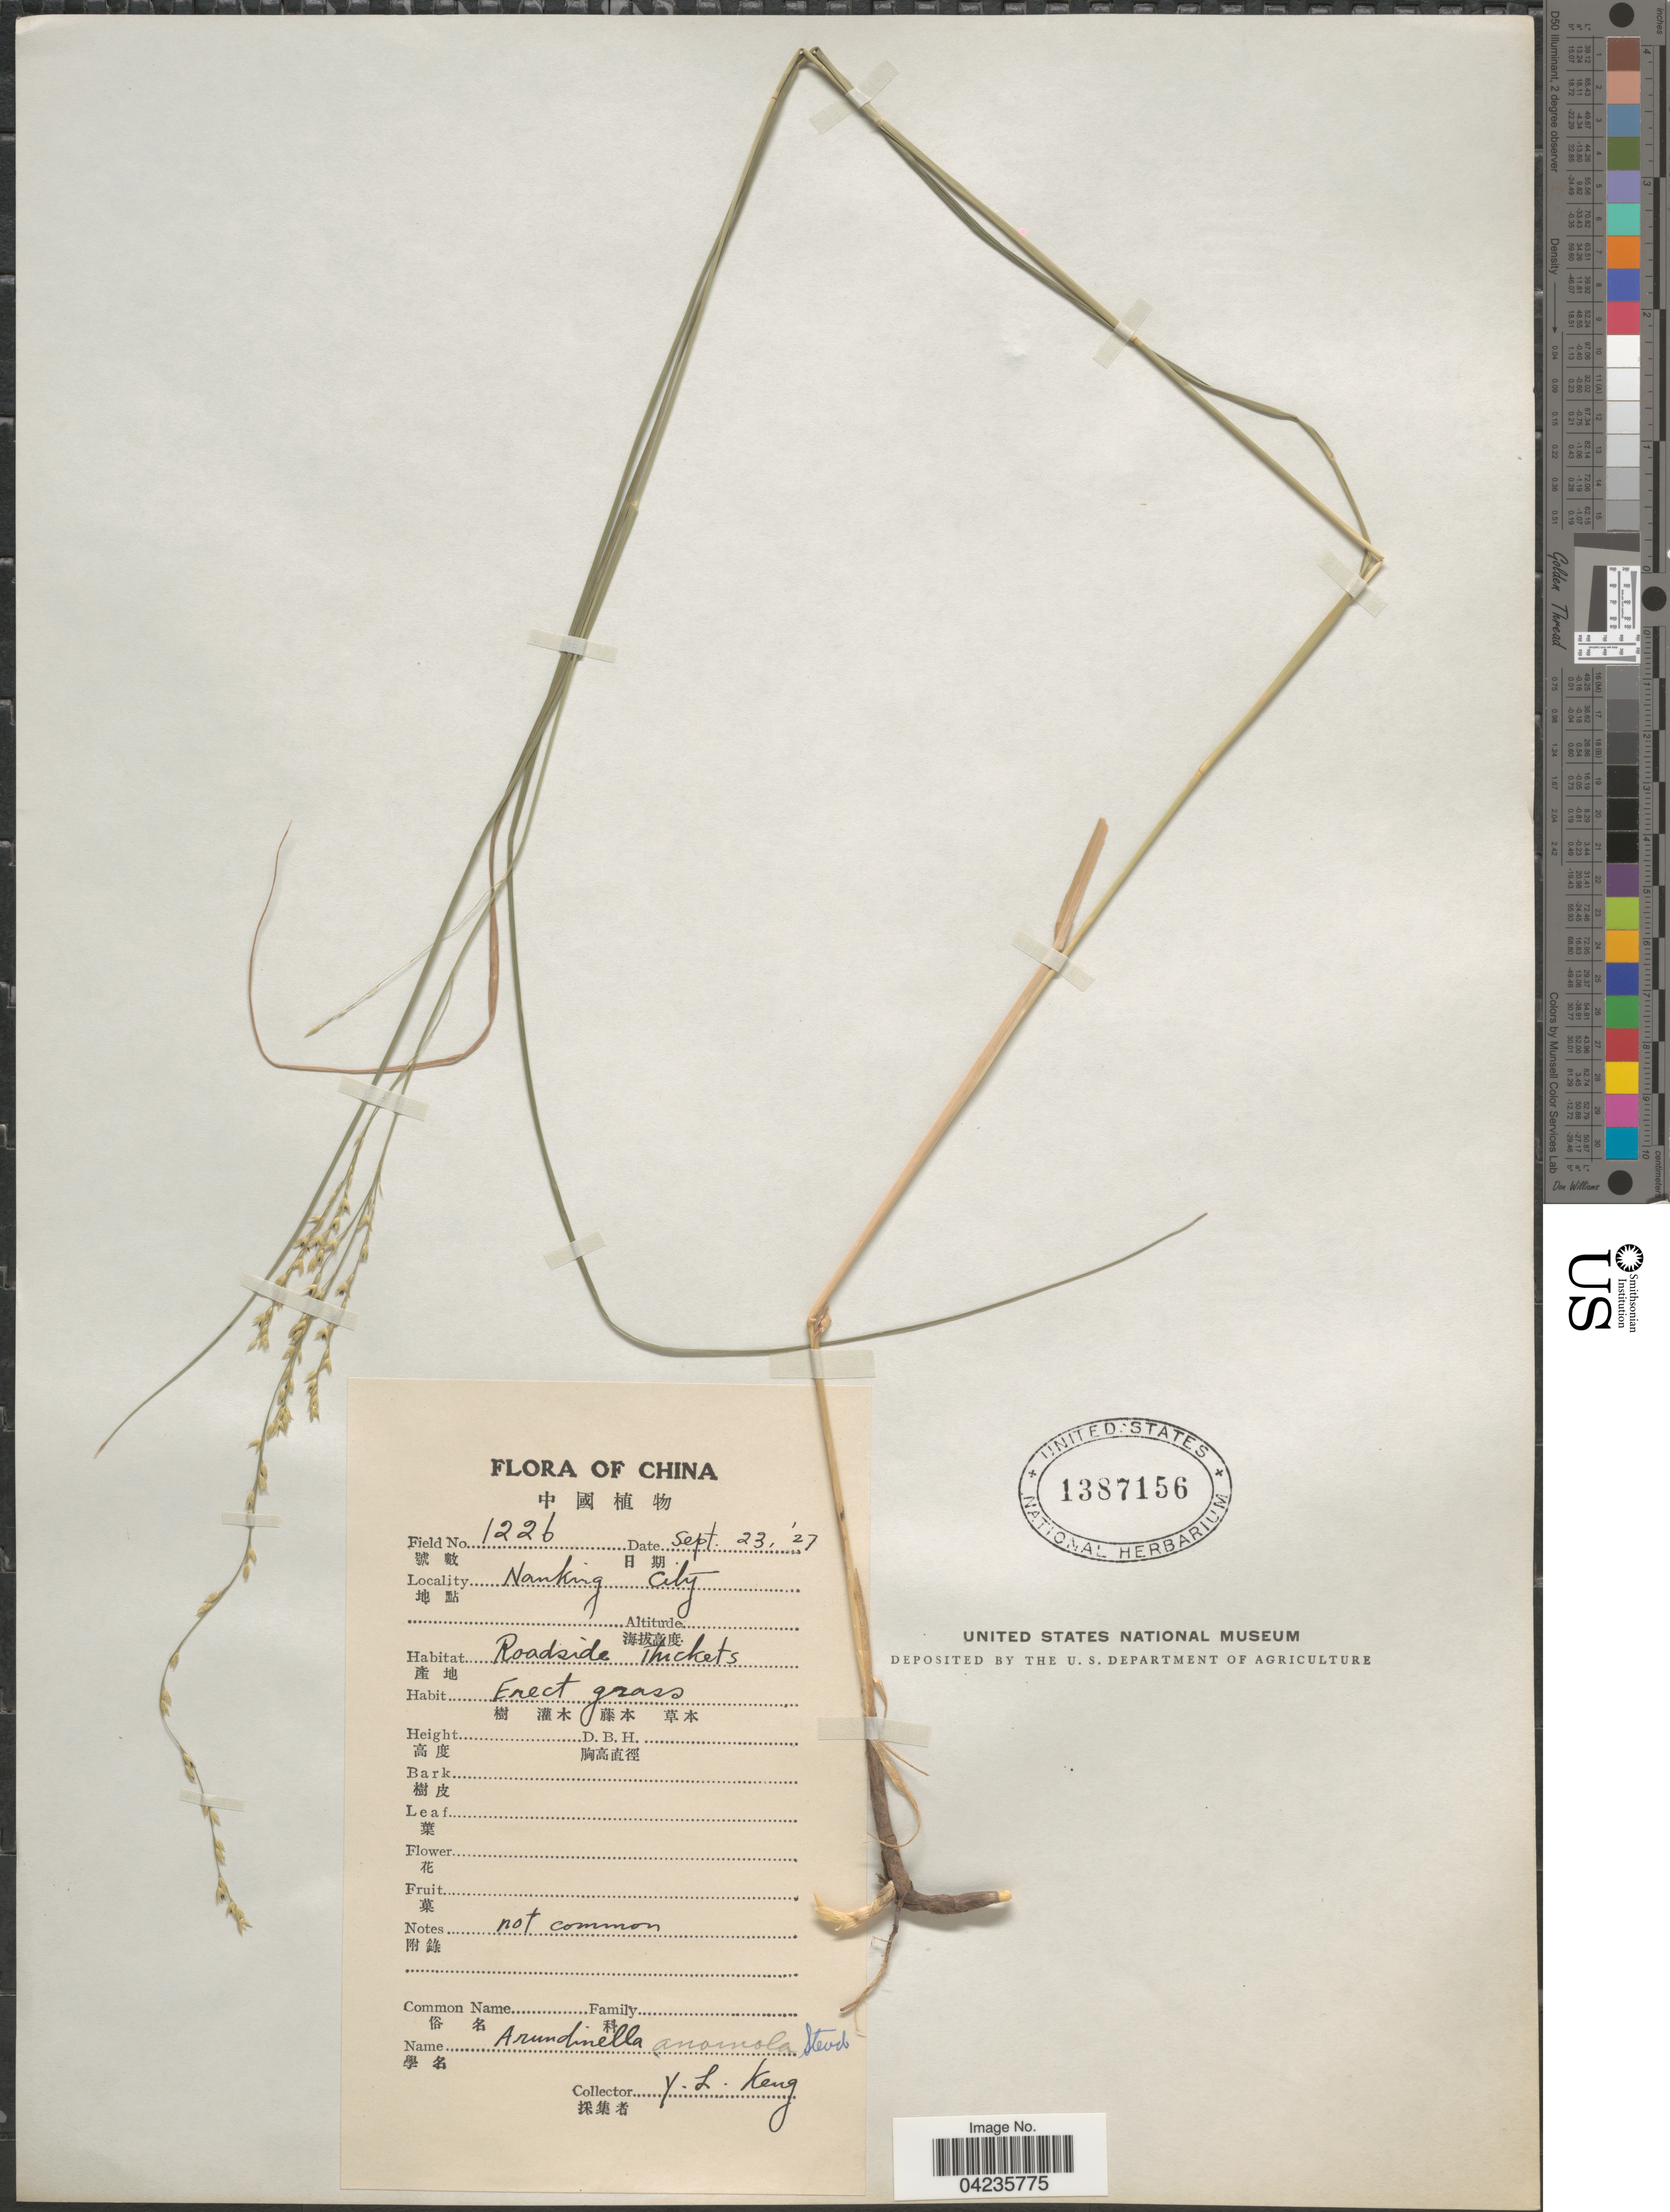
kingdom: Plantae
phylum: Tracheophyta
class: Liliopsida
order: Poales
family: Poaceae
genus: Arundinella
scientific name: Arundinella hirta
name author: (Thunb.) Tanaka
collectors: Y. L. Keng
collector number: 1226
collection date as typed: Transcribed d/m/y: 23/9/27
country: China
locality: Nanking City.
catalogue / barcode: US 1387156